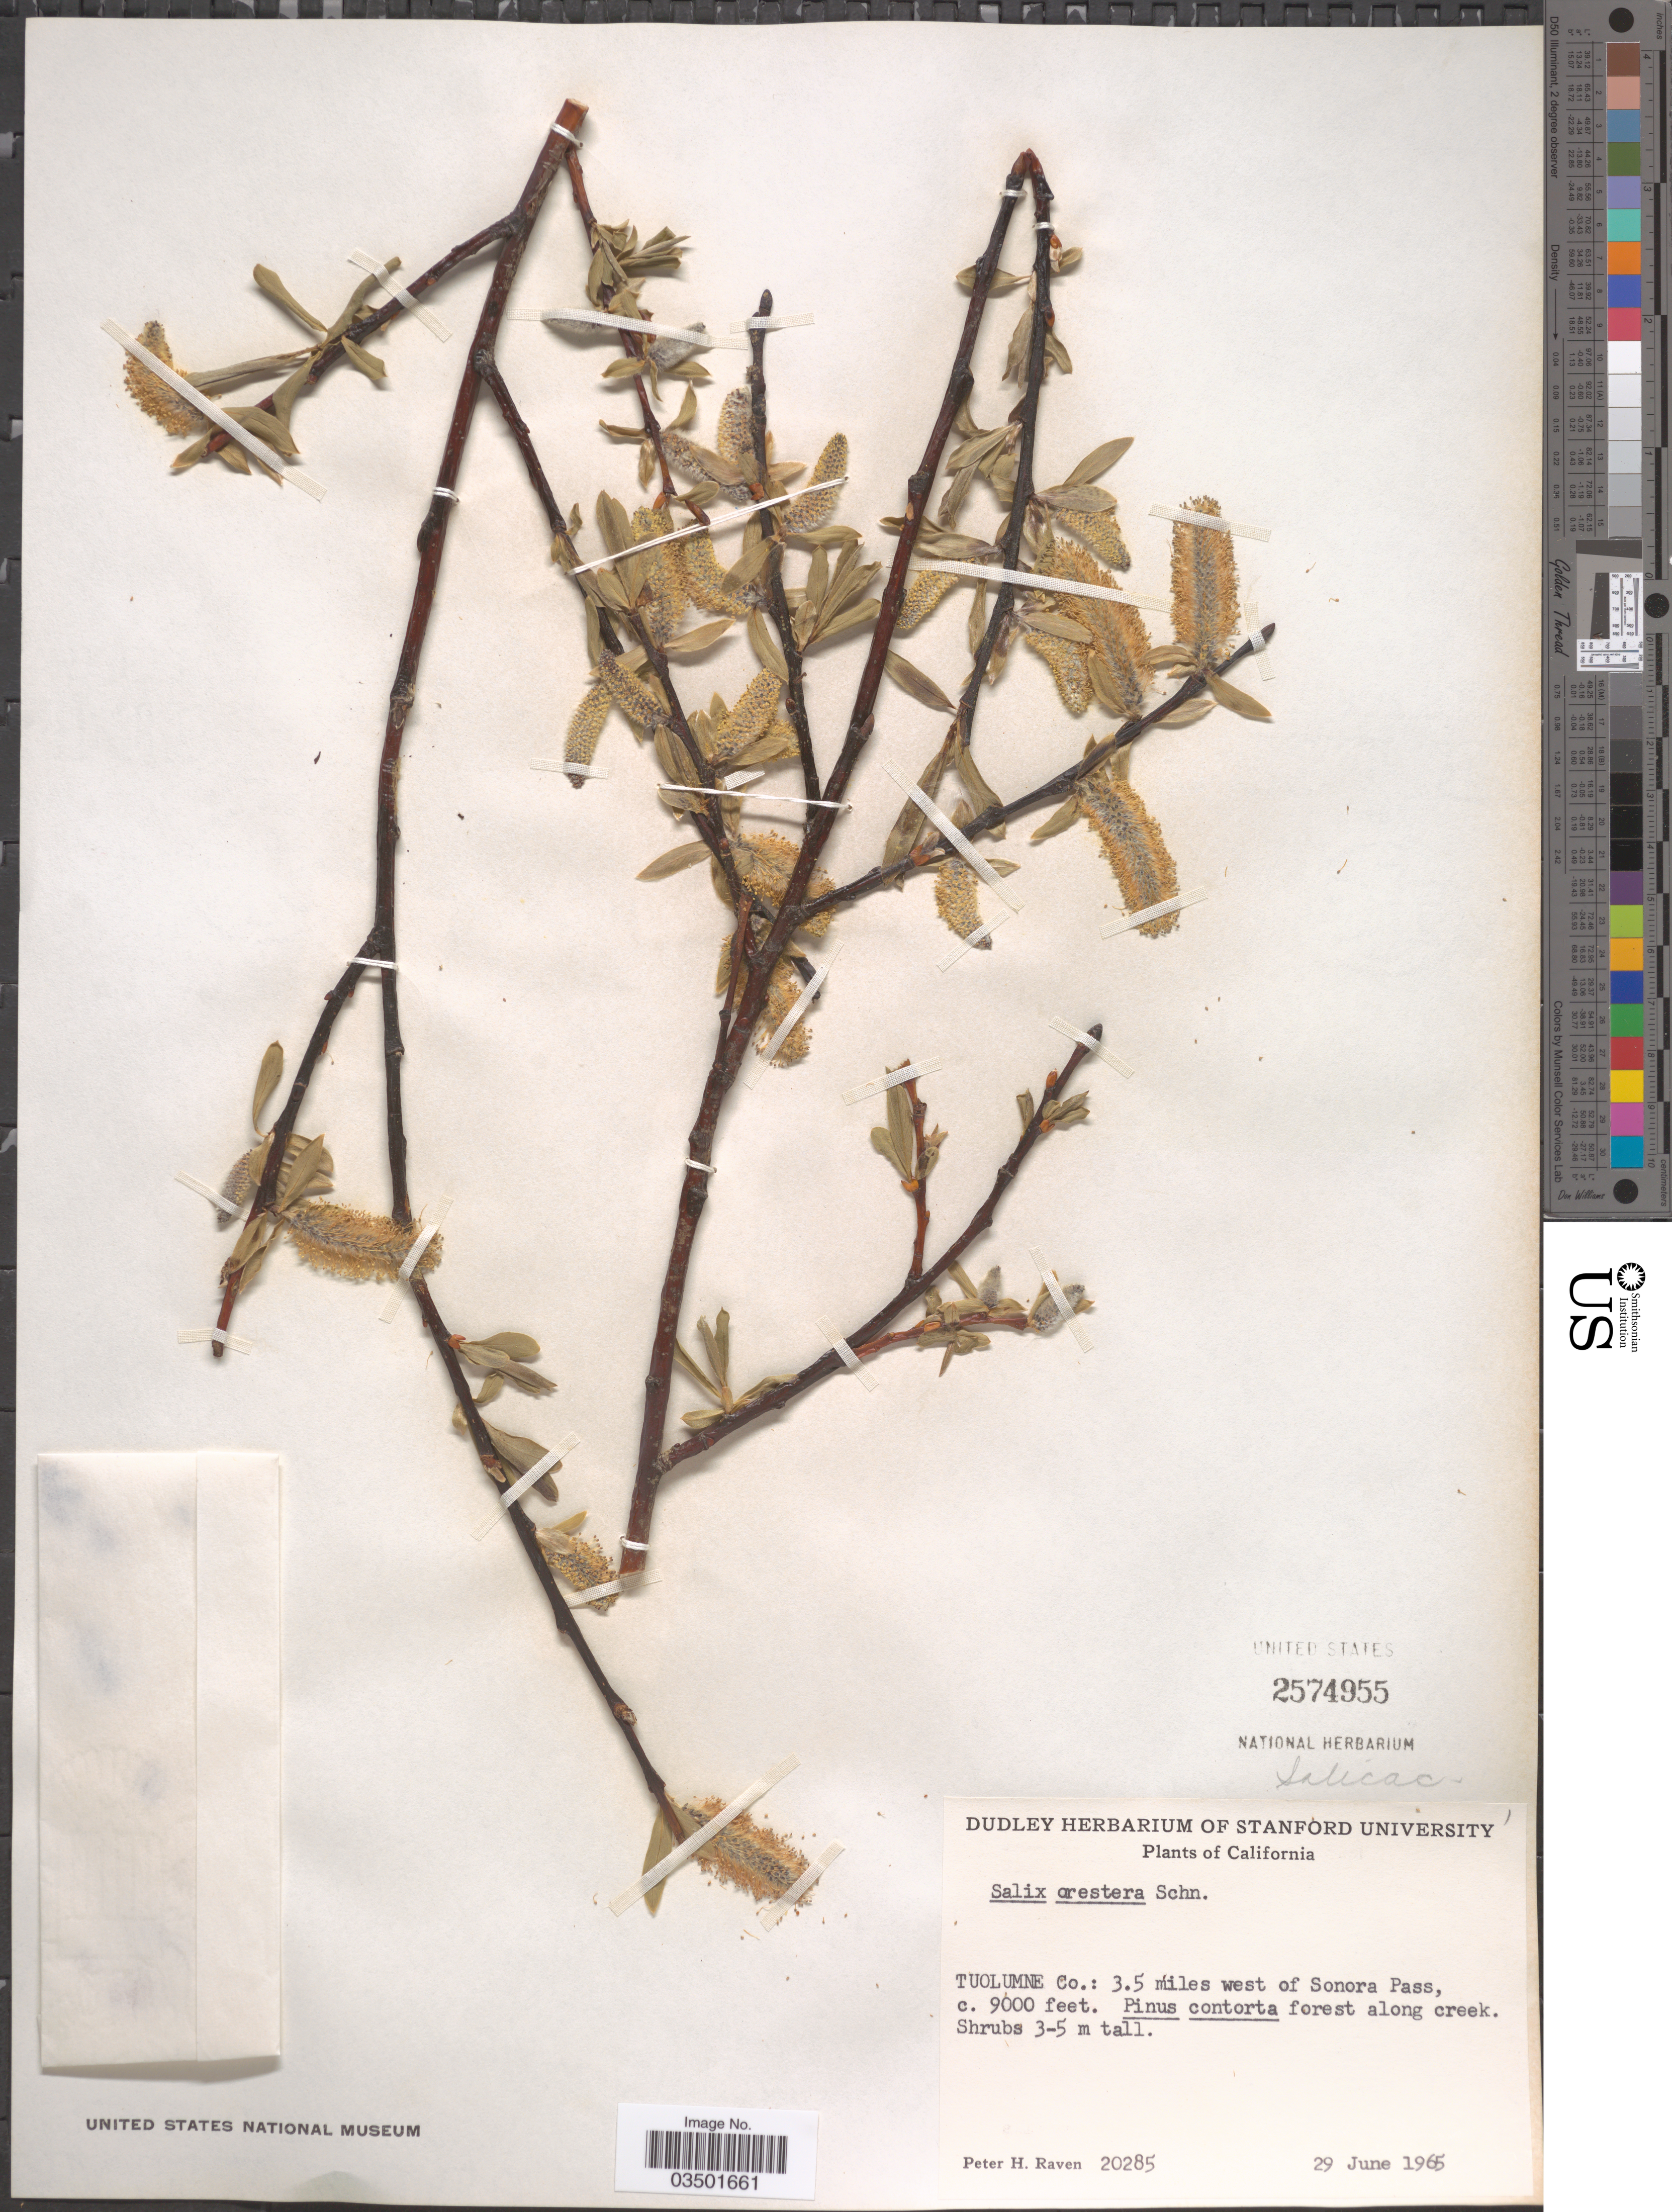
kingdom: Plantae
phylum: Tracheophyta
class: Magnoliopsida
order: Malpighiales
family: Salicaceae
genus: Salix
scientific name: Salix orestera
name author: C.K. Schneid.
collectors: P. Raven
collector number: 20285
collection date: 1985-06-29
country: United States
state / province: California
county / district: Tuolumne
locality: Tuolumne Co.: 3.5 miles west of Sonora Pass.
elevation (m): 2743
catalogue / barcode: US 2574955